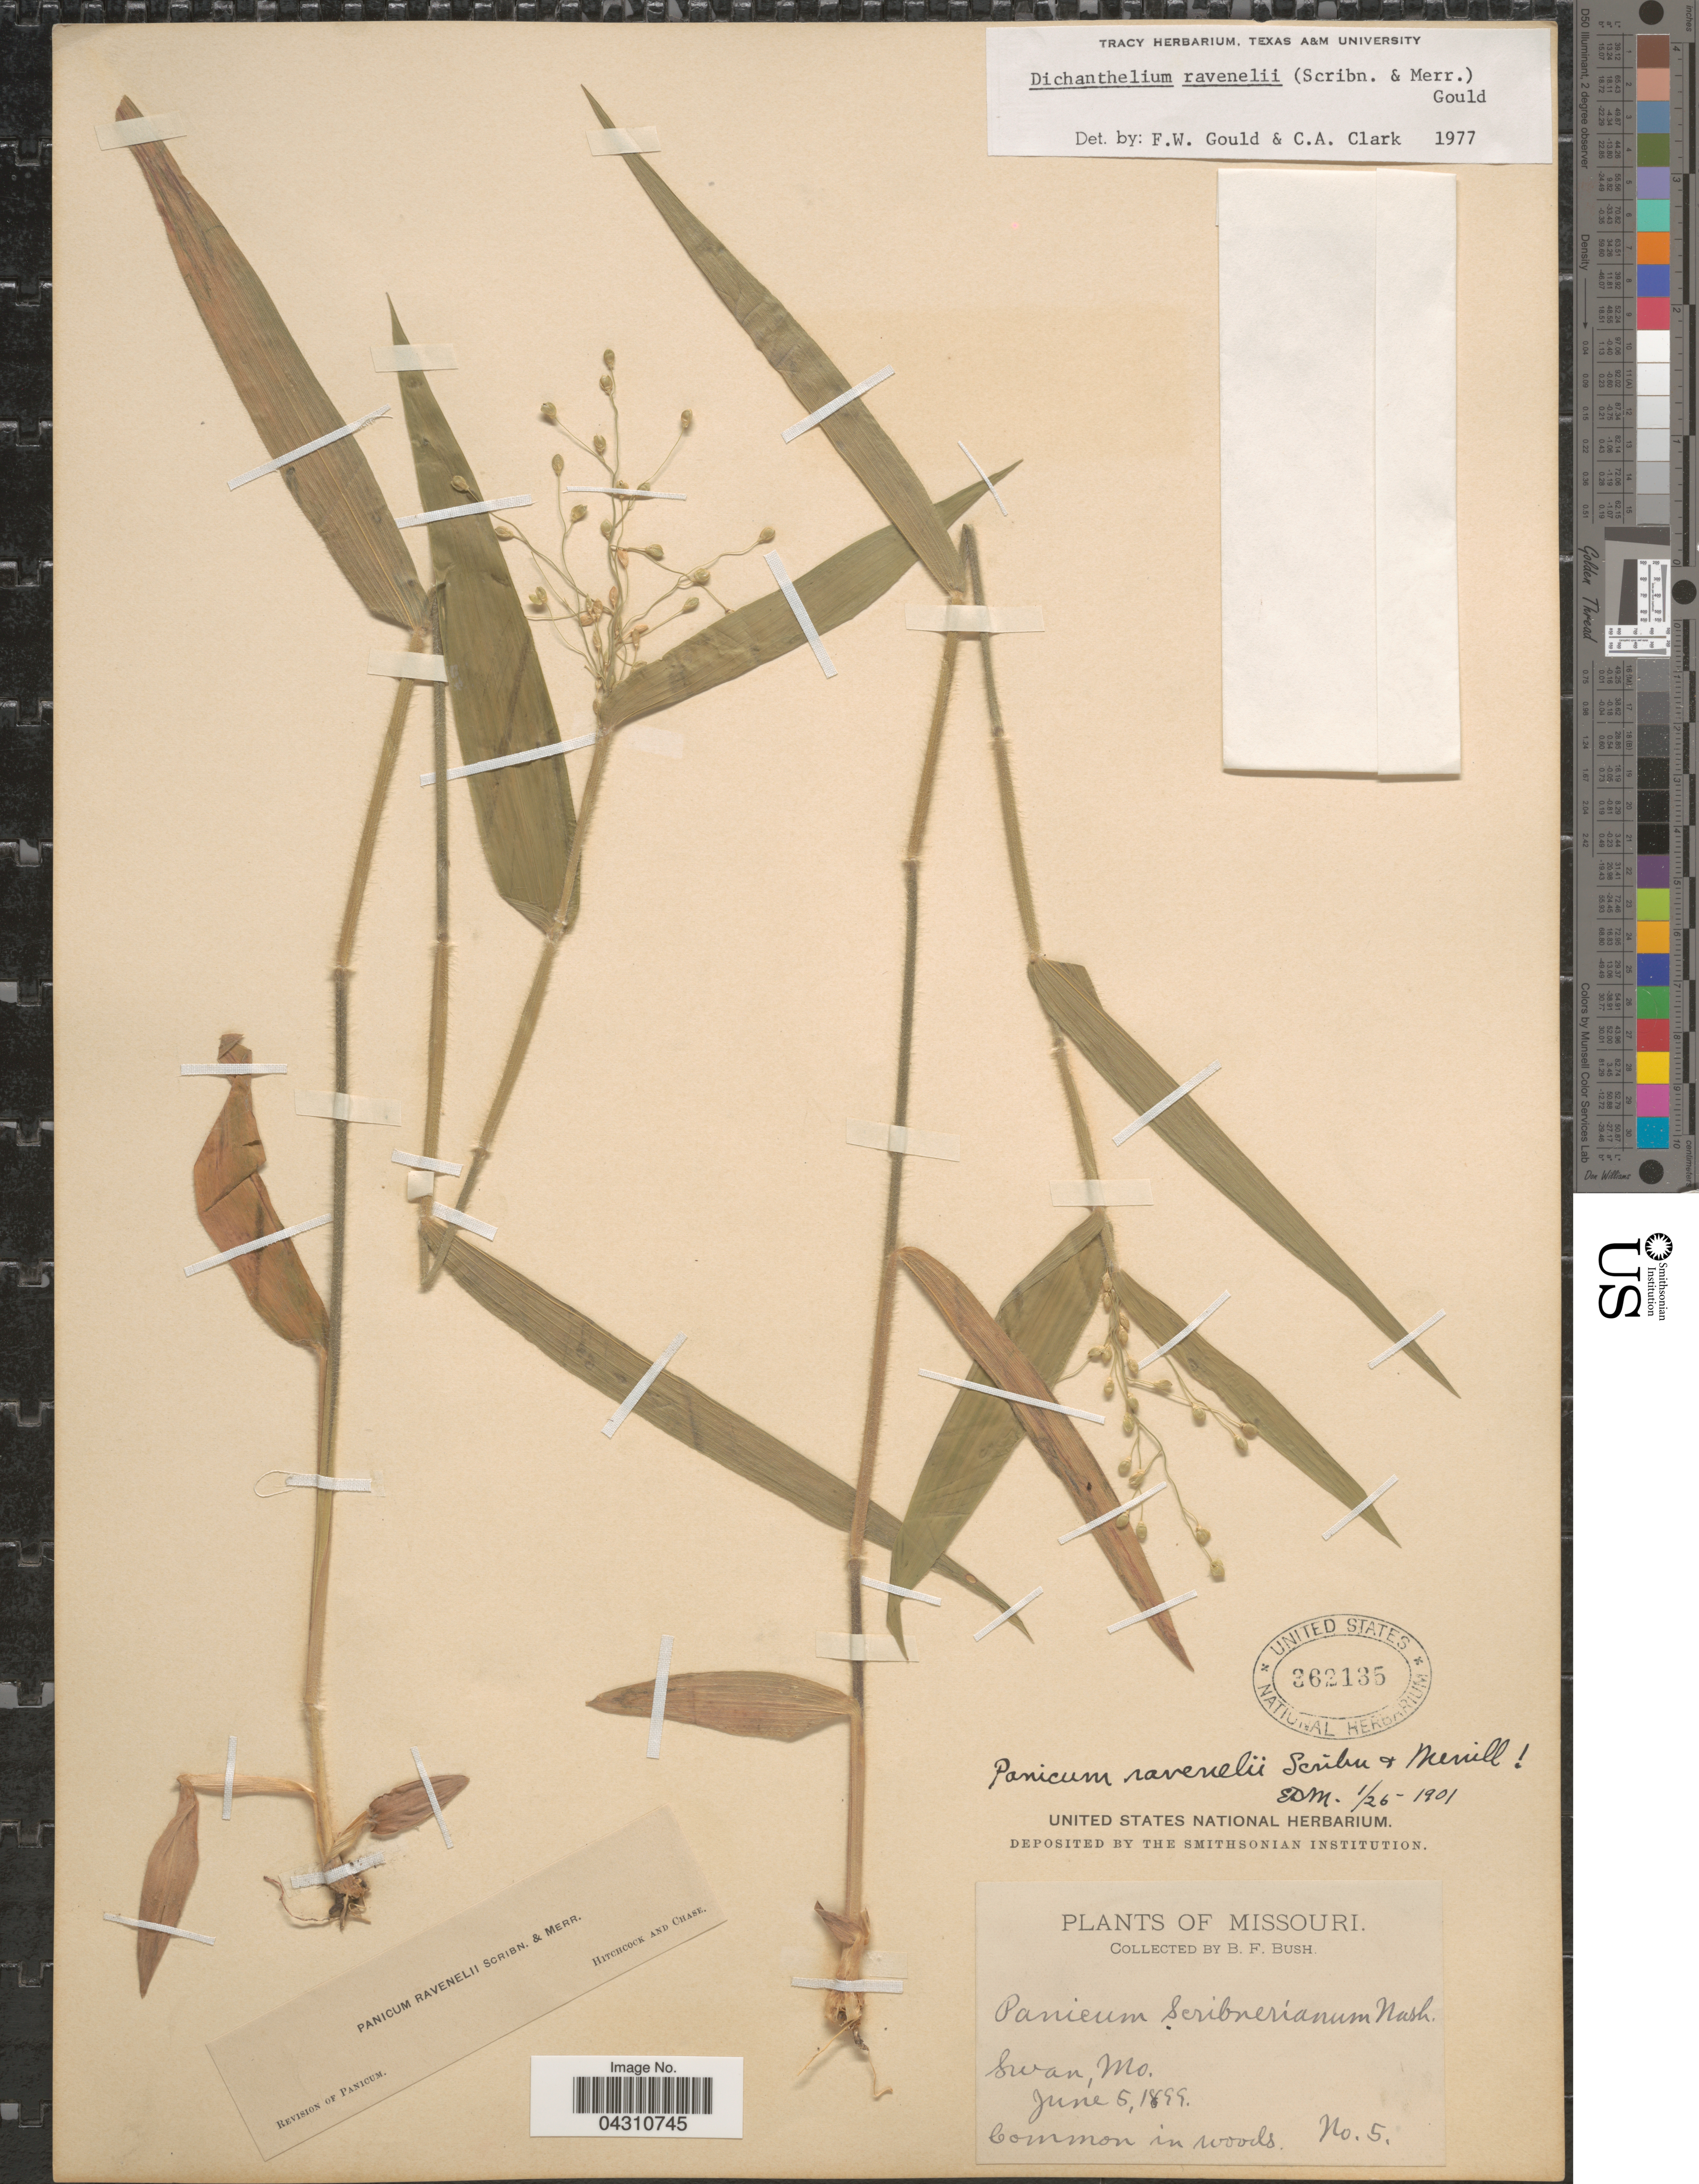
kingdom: Plantae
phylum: Tracheophyta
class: Liliopsida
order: Poales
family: Poaceae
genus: Dichanthelium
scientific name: Dichanthelium ravenelii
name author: (Scribn. & Merr.) Gould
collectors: B. F. Bush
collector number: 5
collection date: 1899-06-05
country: United States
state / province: Missouri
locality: Swan. Common in woods.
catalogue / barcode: US 362135